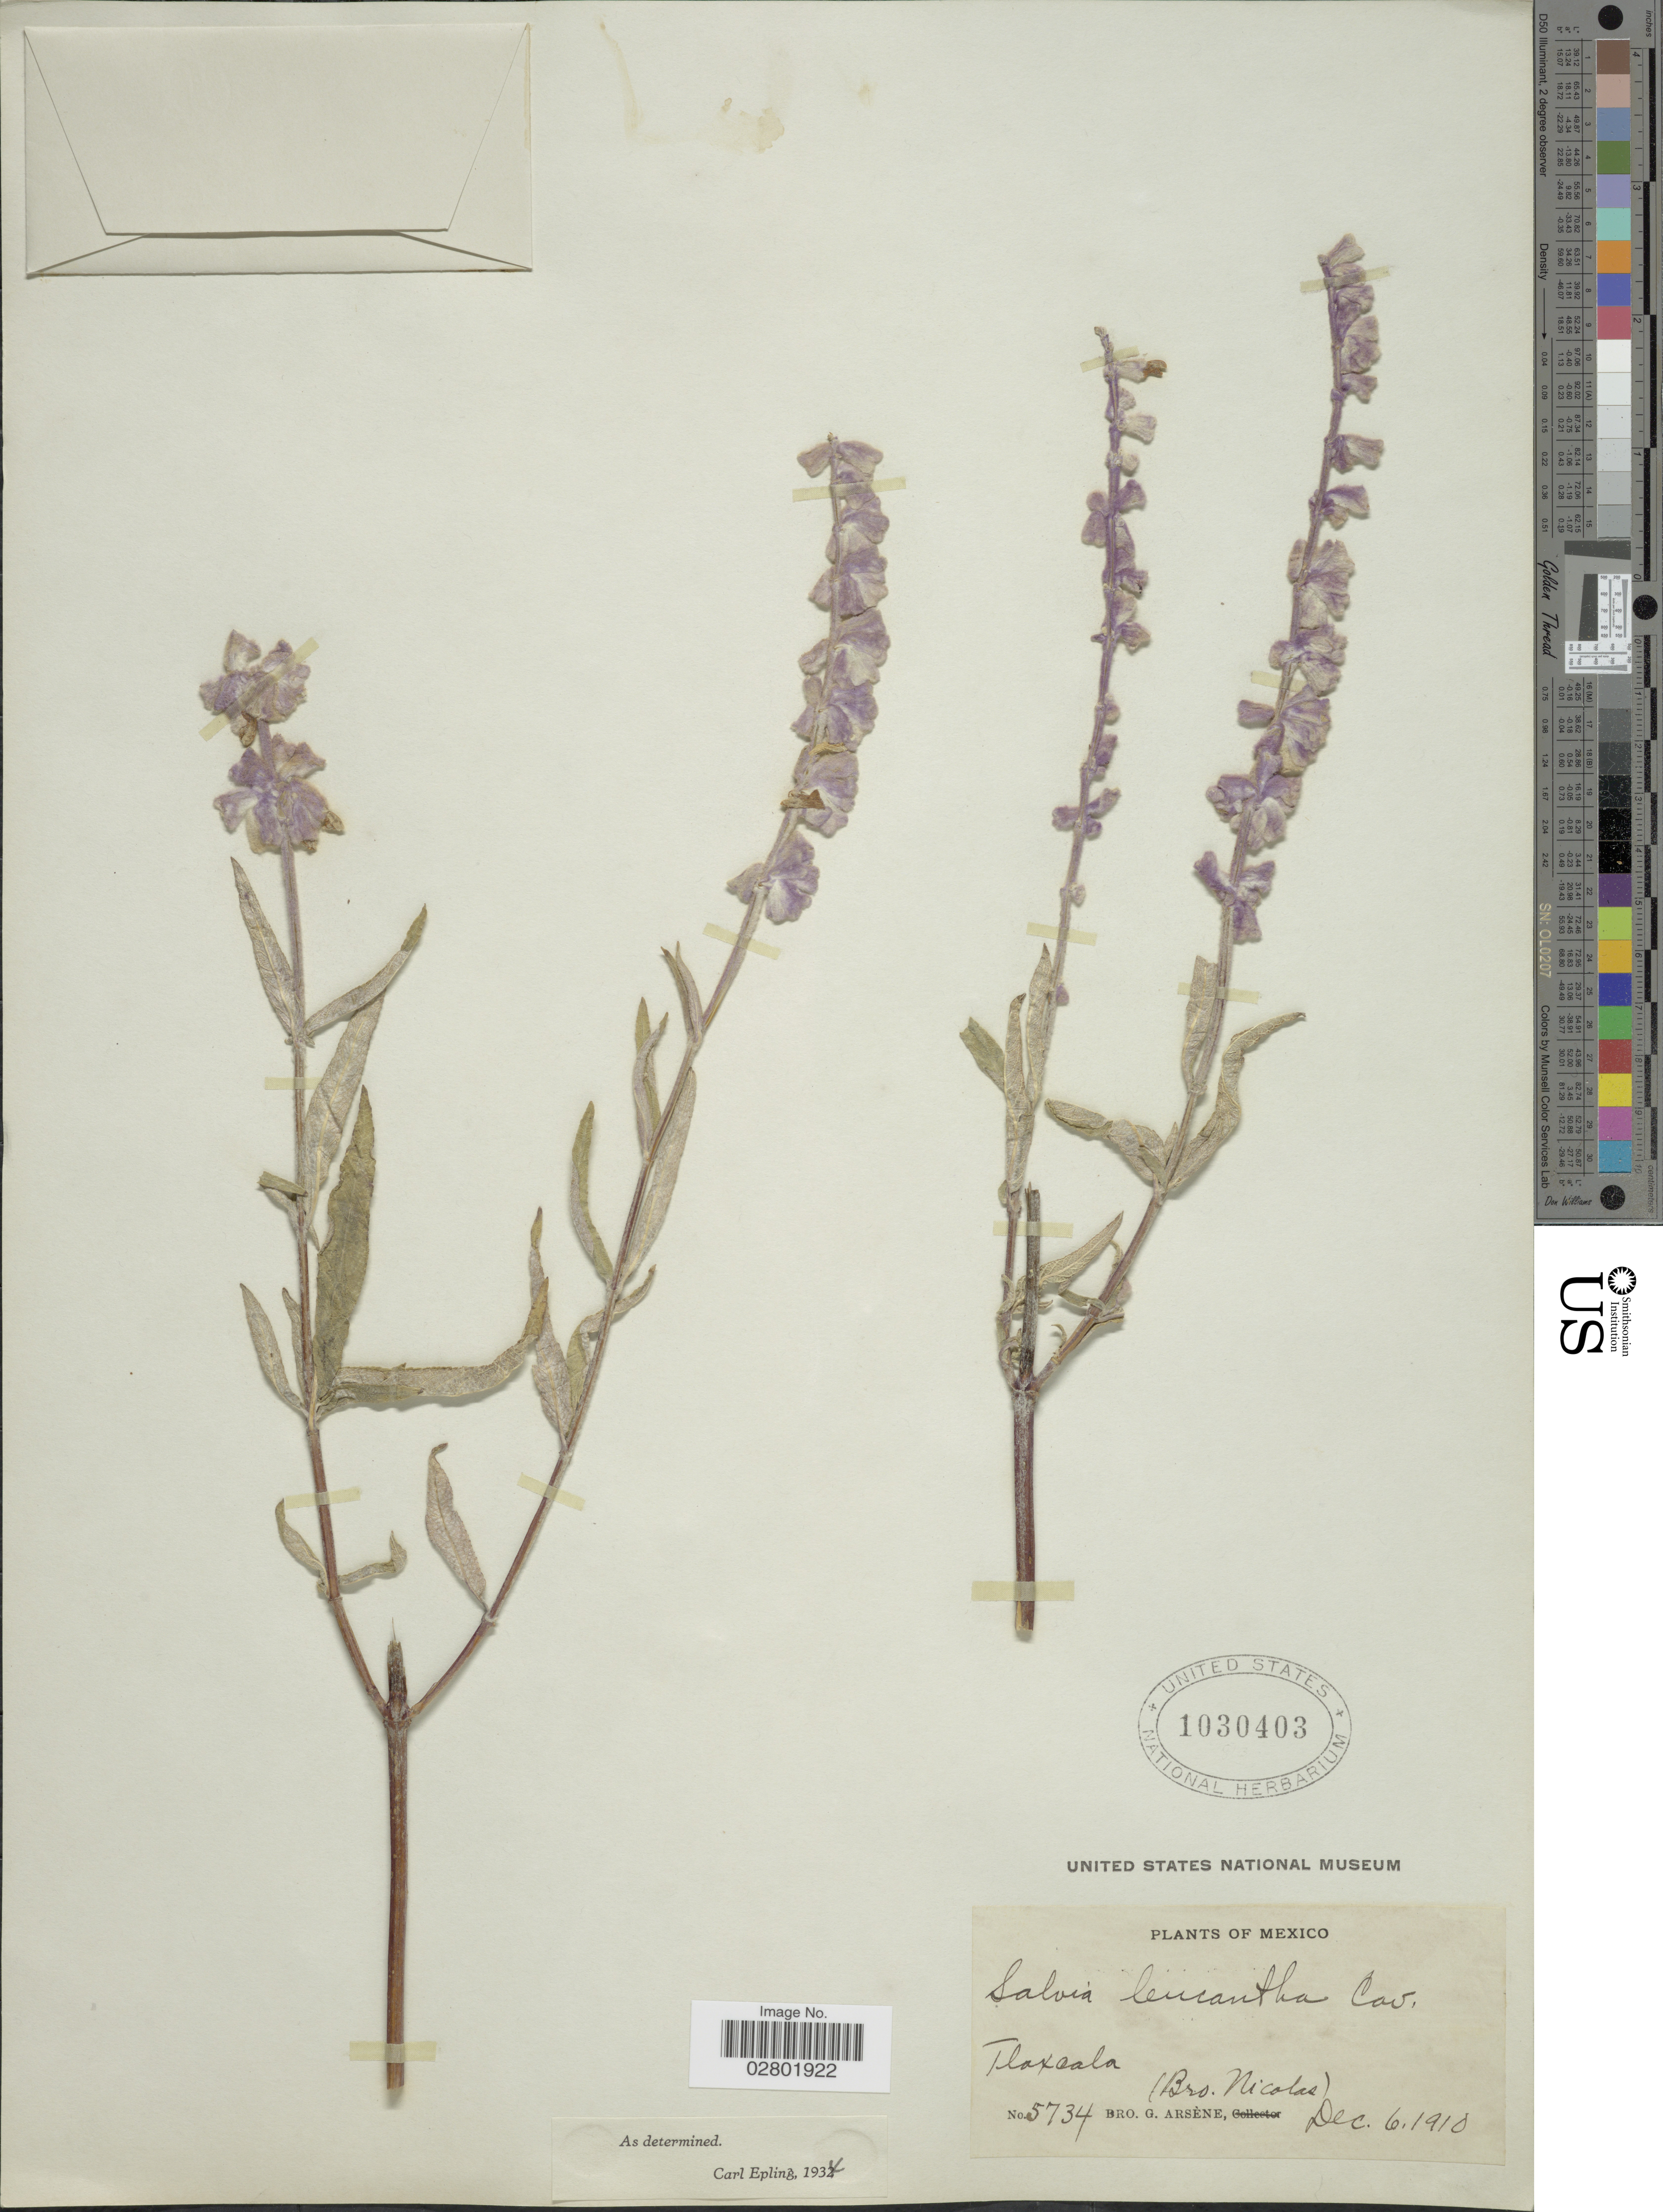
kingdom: Plantae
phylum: Tracheophyta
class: Magnoliopsida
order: Lamiales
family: Lamiaceae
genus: Salvia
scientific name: Salvia leucantha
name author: Cav.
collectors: Bro. G. Arsène & Bro. Nicolas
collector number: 5734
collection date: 1910-12-06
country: Mexico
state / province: Tlaxcala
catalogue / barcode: US 1030403